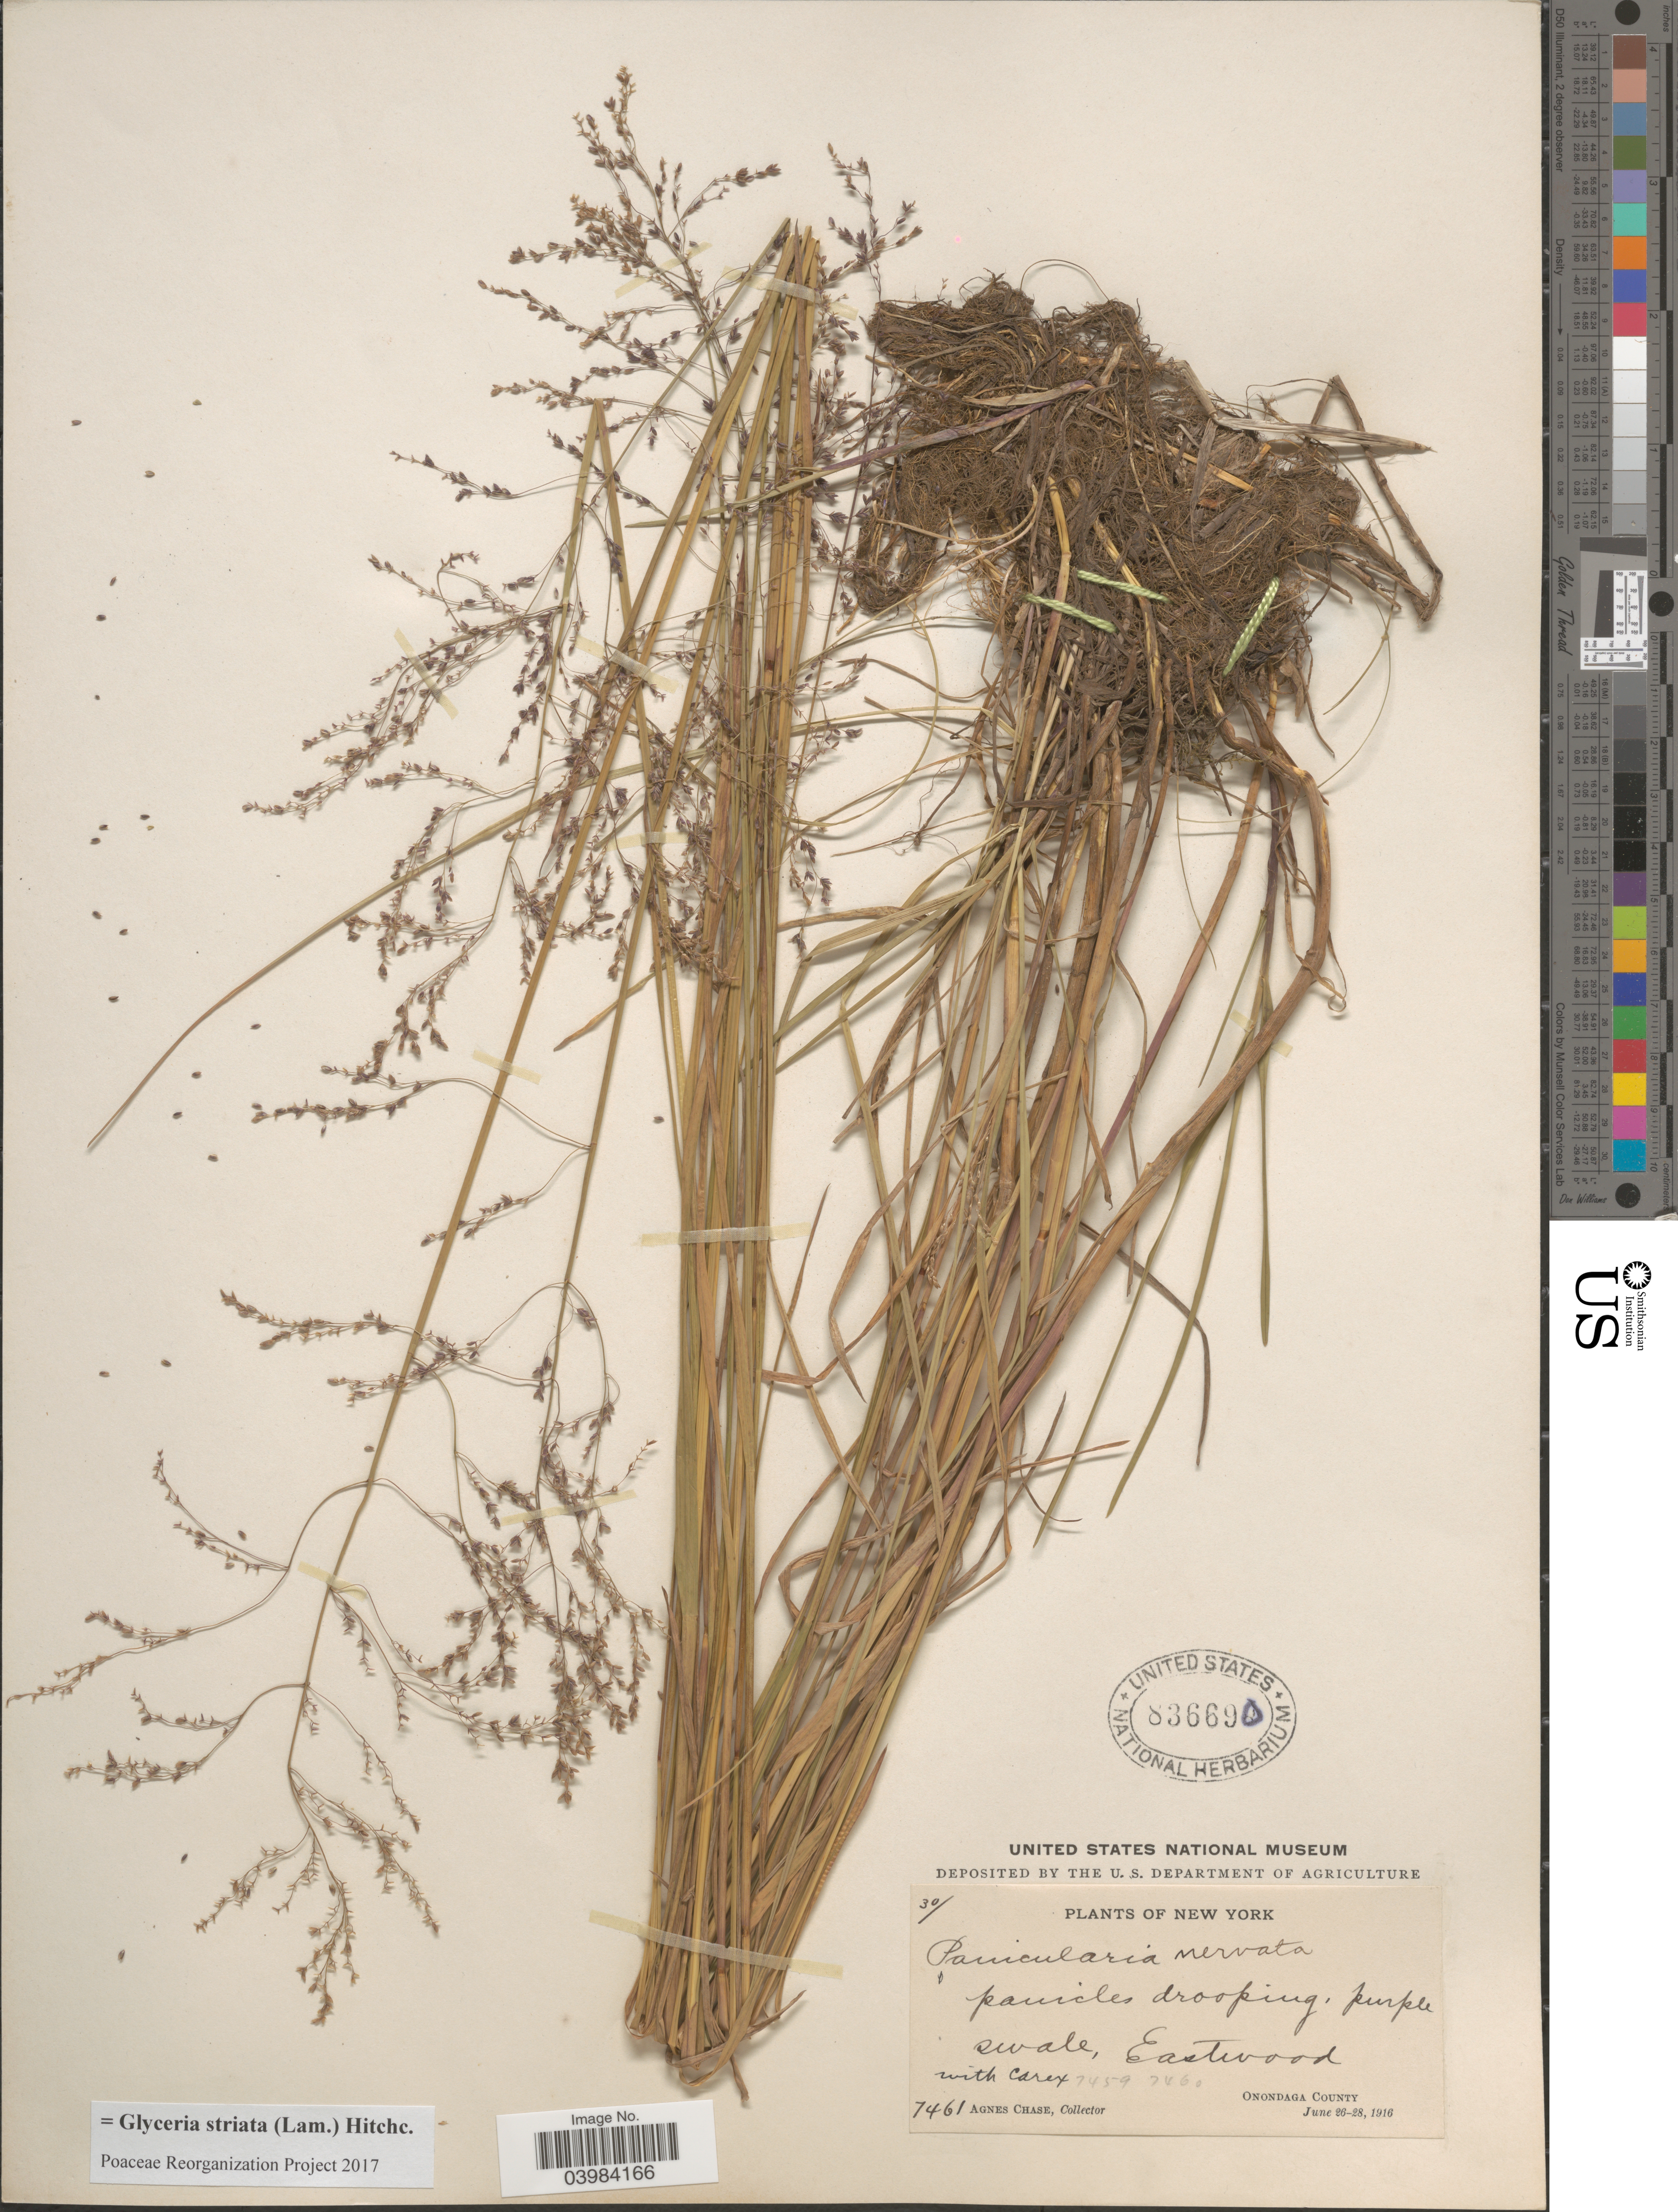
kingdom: Plantae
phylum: Tracheophyta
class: Liliopsida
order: Poales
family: Poaceae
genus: Glyceria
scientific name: Glyceria striata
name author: (Lam.) Hitchc.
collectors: A. Chase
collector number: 7461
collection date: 1916-06-26/1916-06-28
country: United States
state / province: New York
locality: Eastwood. Onondaga County.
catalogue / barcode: US 836690